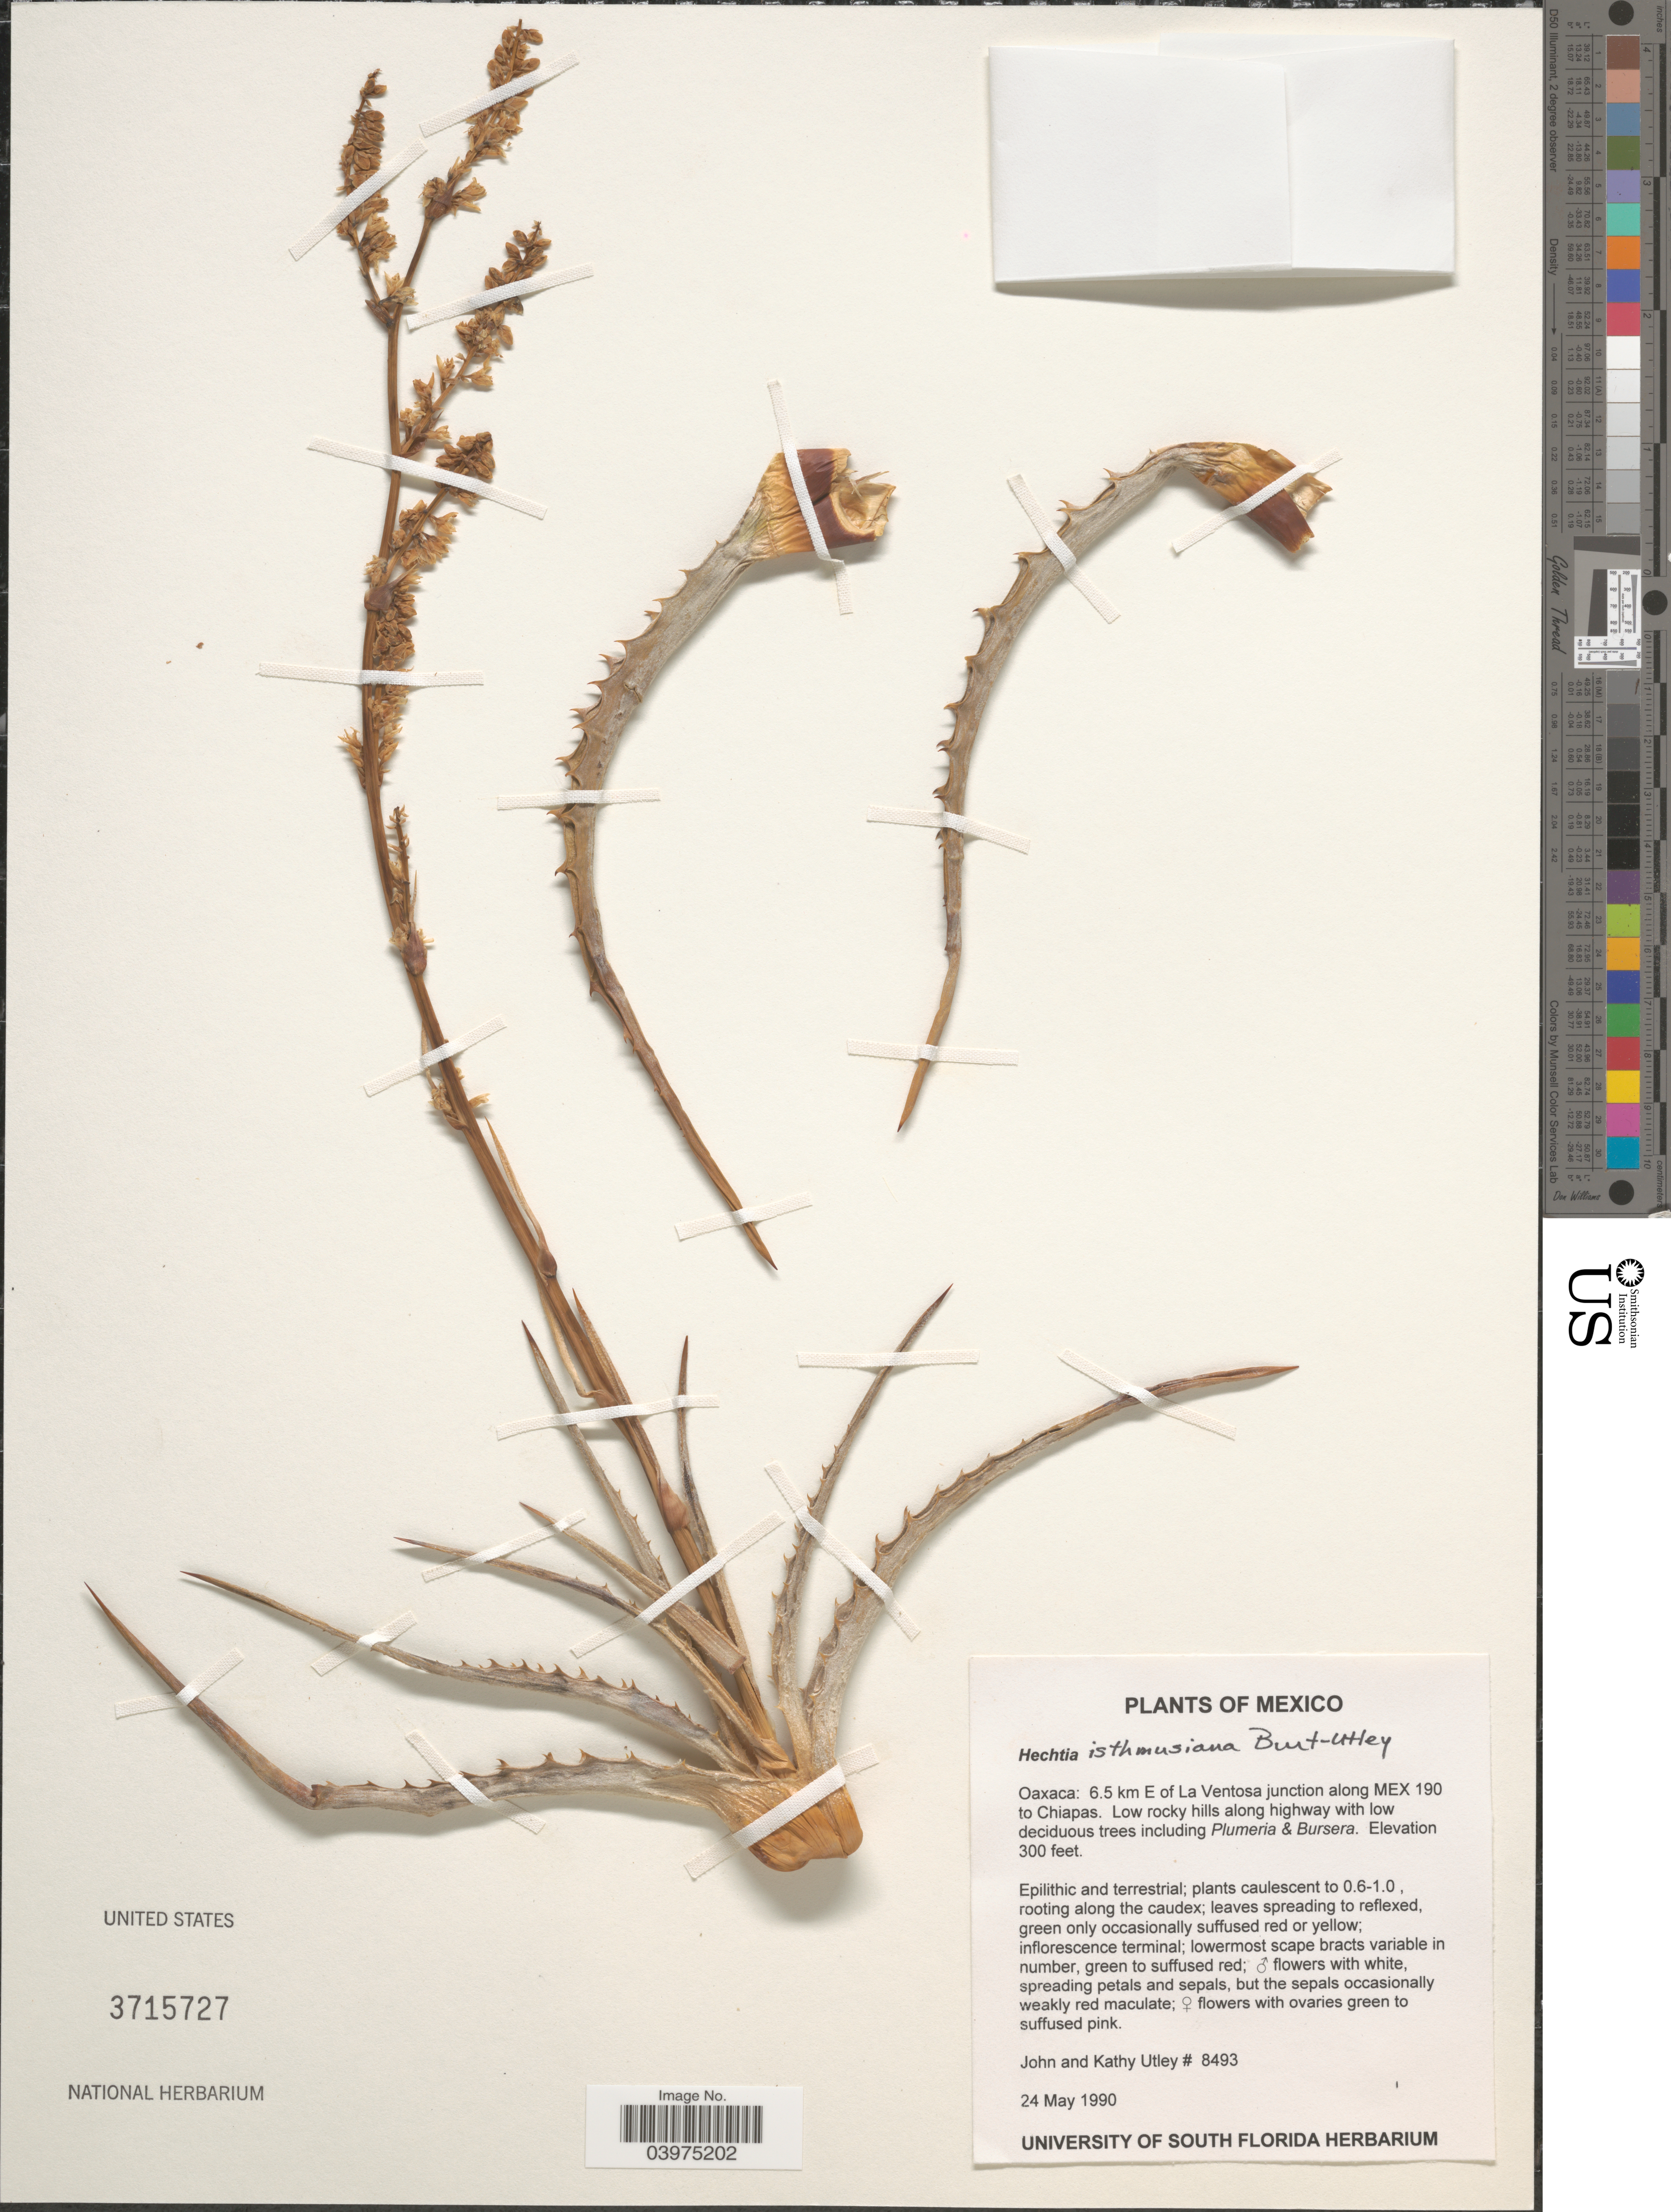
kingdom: Plantae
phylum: Tracheophyta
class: Liliopsida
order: Poales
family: Bromeliaceae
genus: Hechtia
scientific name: Hechtia isthmusiana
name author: Burt-Utley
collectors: J. F. Utley & K. Burt-Utley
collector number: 8493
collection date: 1990-05-24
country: Mexico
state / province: Oaxaca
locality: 6.5 km E of La Ventosa junction along MEX 190 to Chiapas.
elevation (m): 91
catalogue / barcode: US 3715727